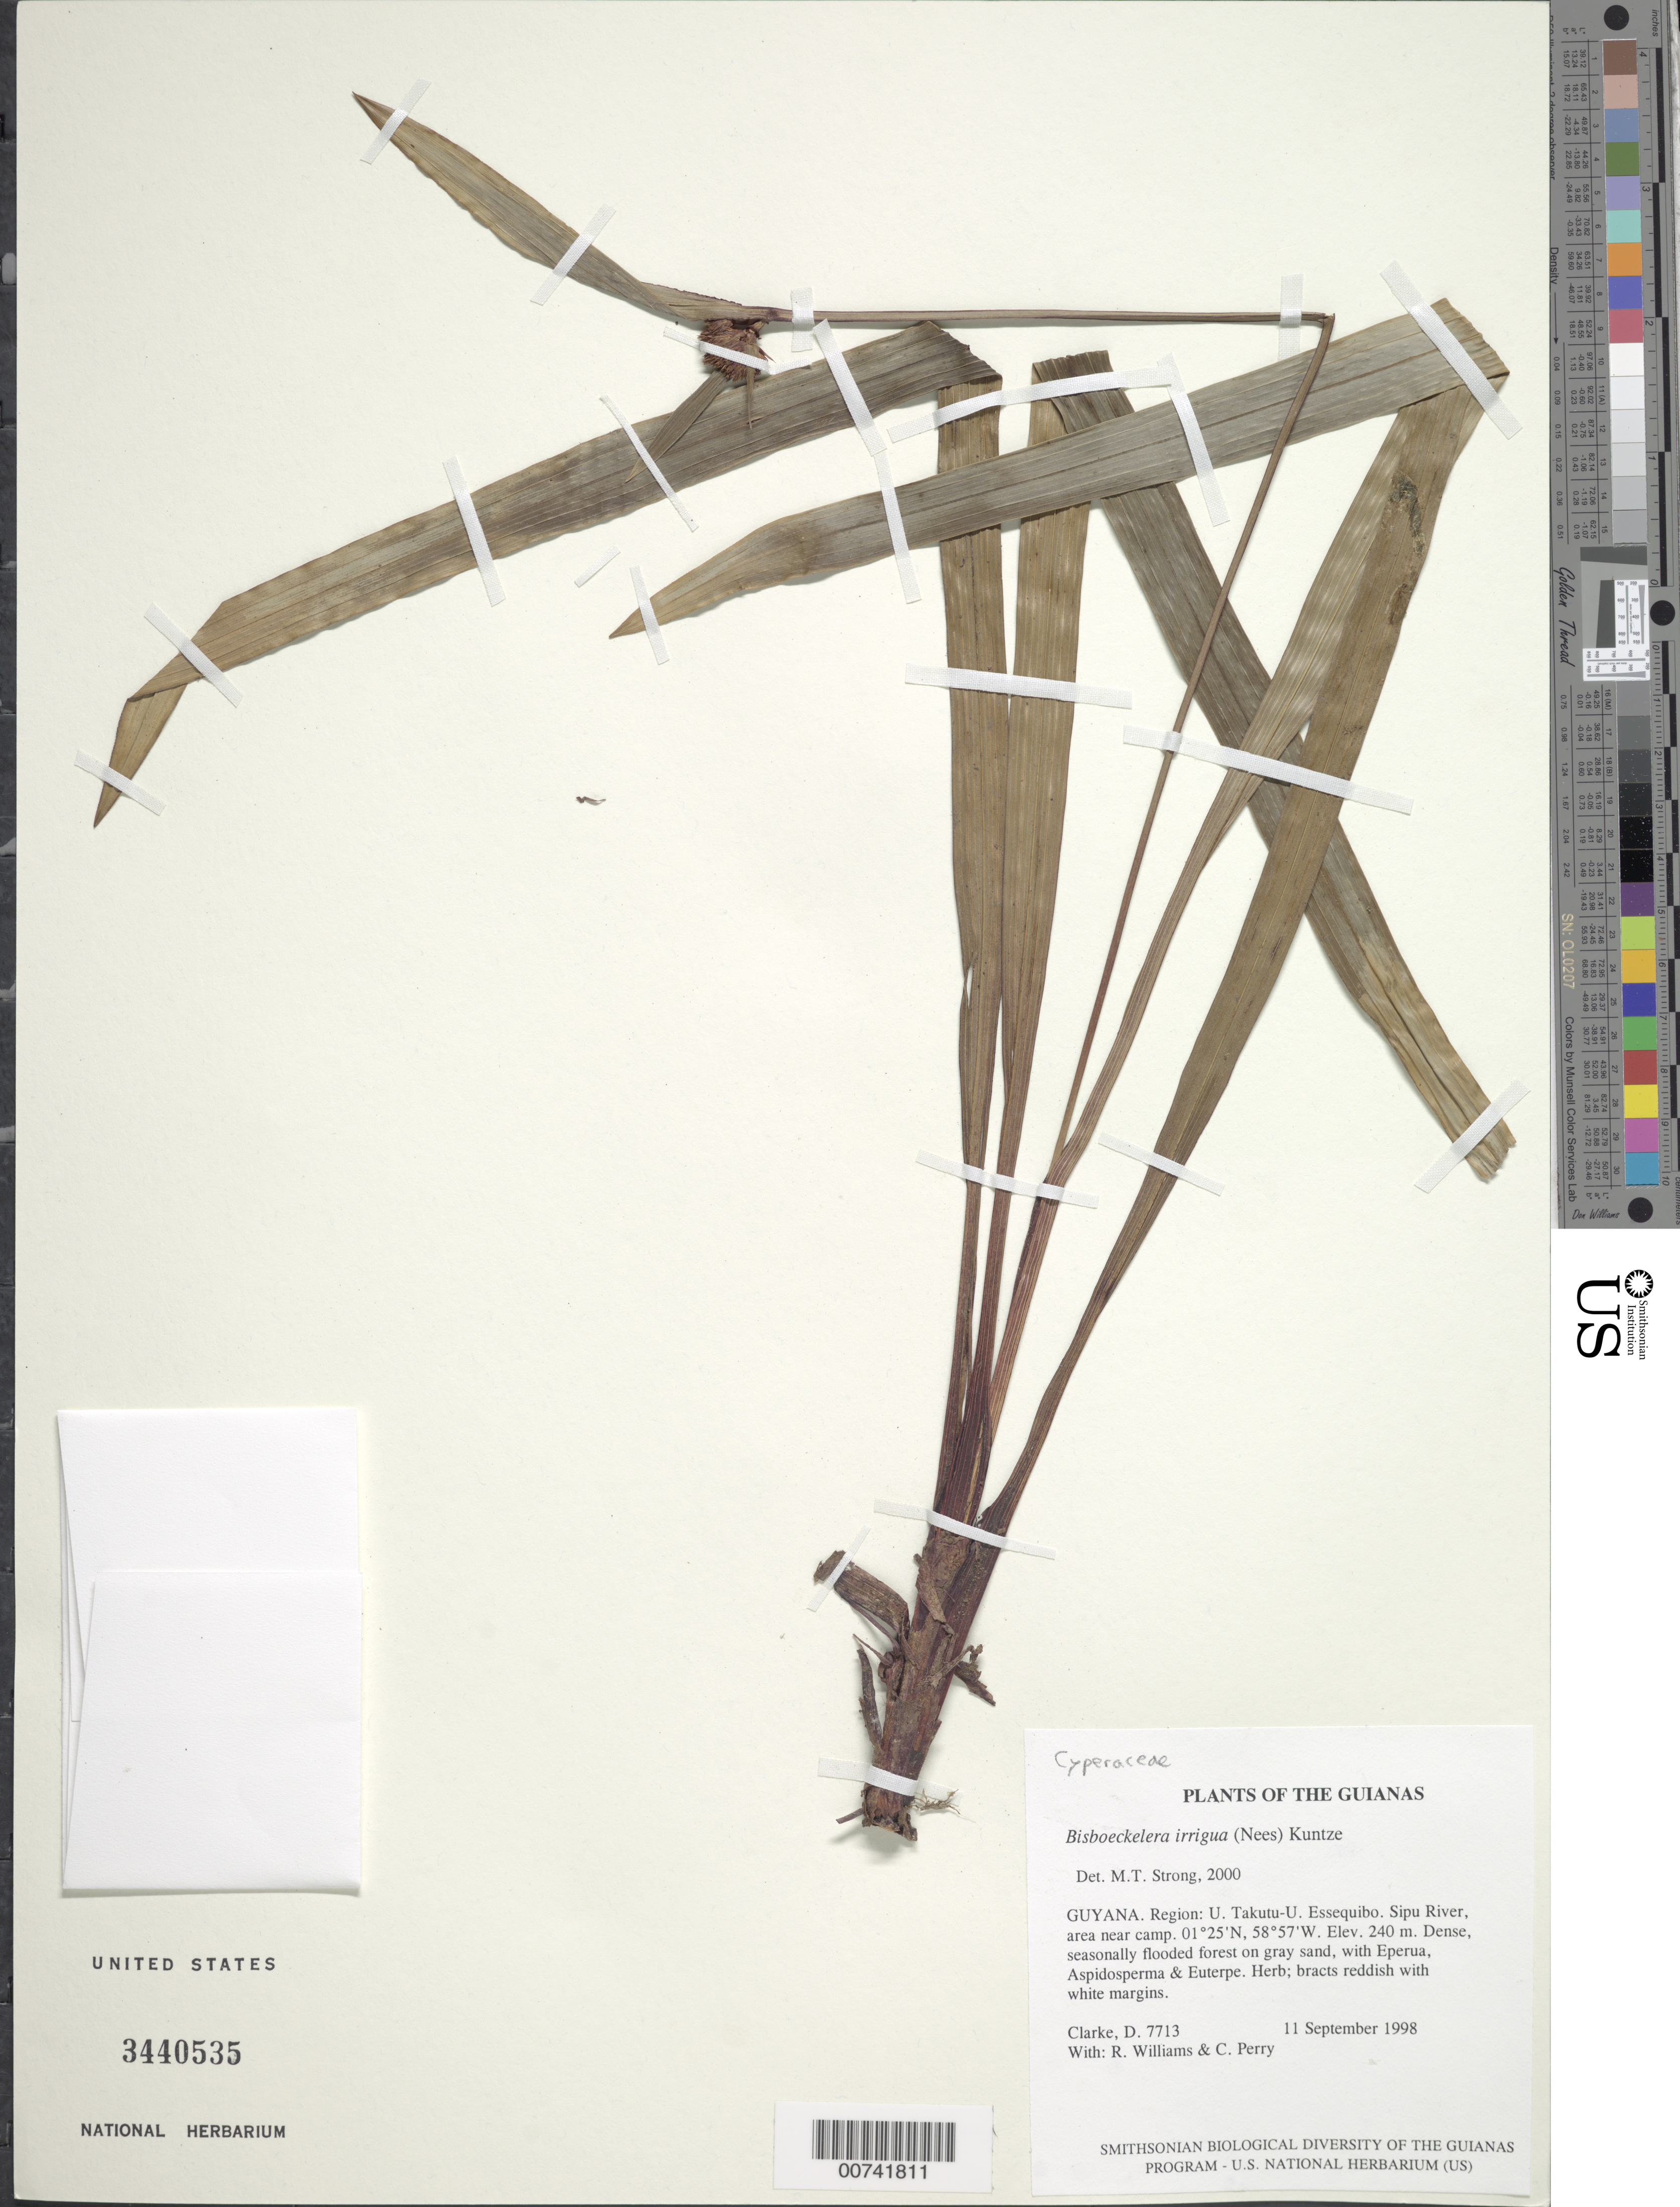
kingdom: Plantae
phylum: Tracheophyta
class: Liliopsida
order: Poales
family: Cyperaceae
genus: Bisboeckelera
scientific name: Bisboeckelera irrigua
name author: (Nees) Kuntze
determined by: Strong, M. T., (US), Smithsonian Institution - National Museum of Natural History (UNITED STATES)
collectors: H. D. Clarke, R. Williams & C. Perry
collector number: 7713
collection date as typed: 11 September 1998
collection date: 1998-09-11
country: Guyana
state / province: U. Takutu-U. Essequibo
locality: Sipu River, area near camp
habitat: Dense, seasonally flooded forest on gray sand, with Eperua, Aspidosperma & Euterpe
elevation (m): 240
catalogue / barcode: US 3440535